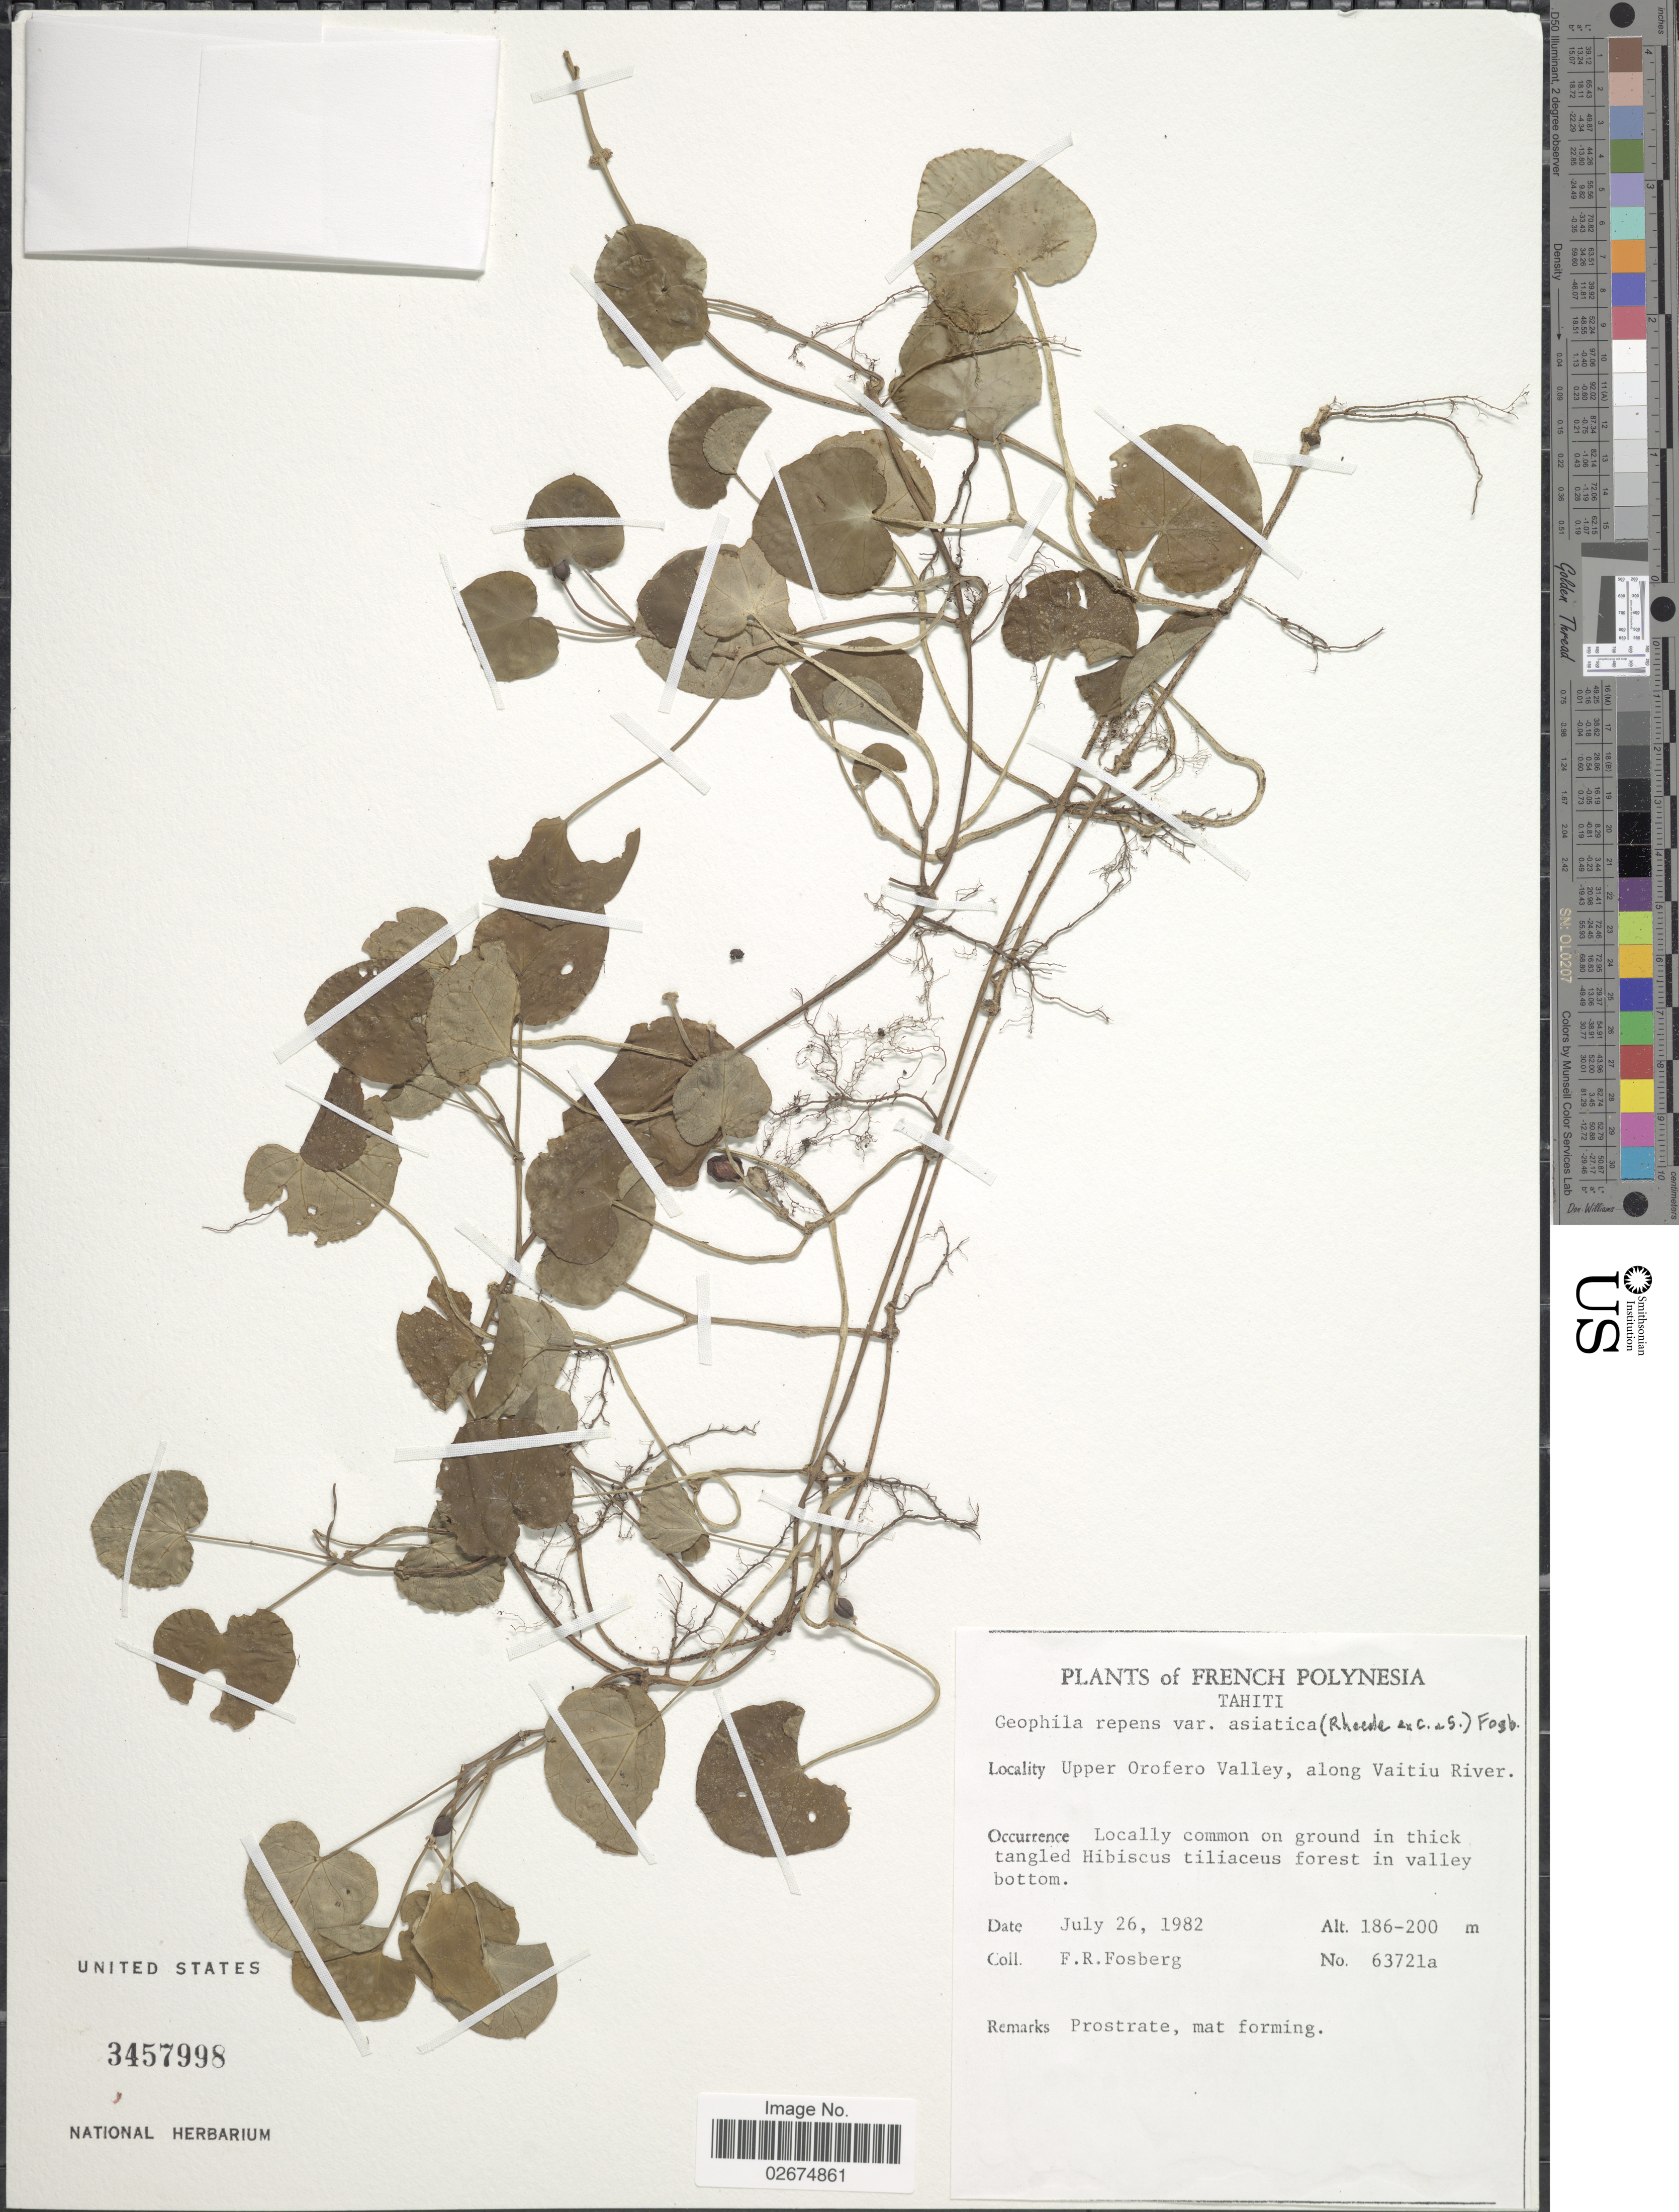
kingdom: Plantae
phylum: Tracheophyta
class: Magnoliopsida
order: Gentianales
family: Rubiaceae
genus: Geophila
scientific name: Geophila repens var. asiatica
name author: (Cham. & Schltdl.) Fosberg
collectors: F. R. Fosberg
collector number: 6371a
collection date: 1982-07-26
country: French Polynesia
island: Tahiti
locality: Tahiti. Upper Orofero Valley, along Vaitiu River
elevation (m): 186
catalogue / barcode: US 3457998